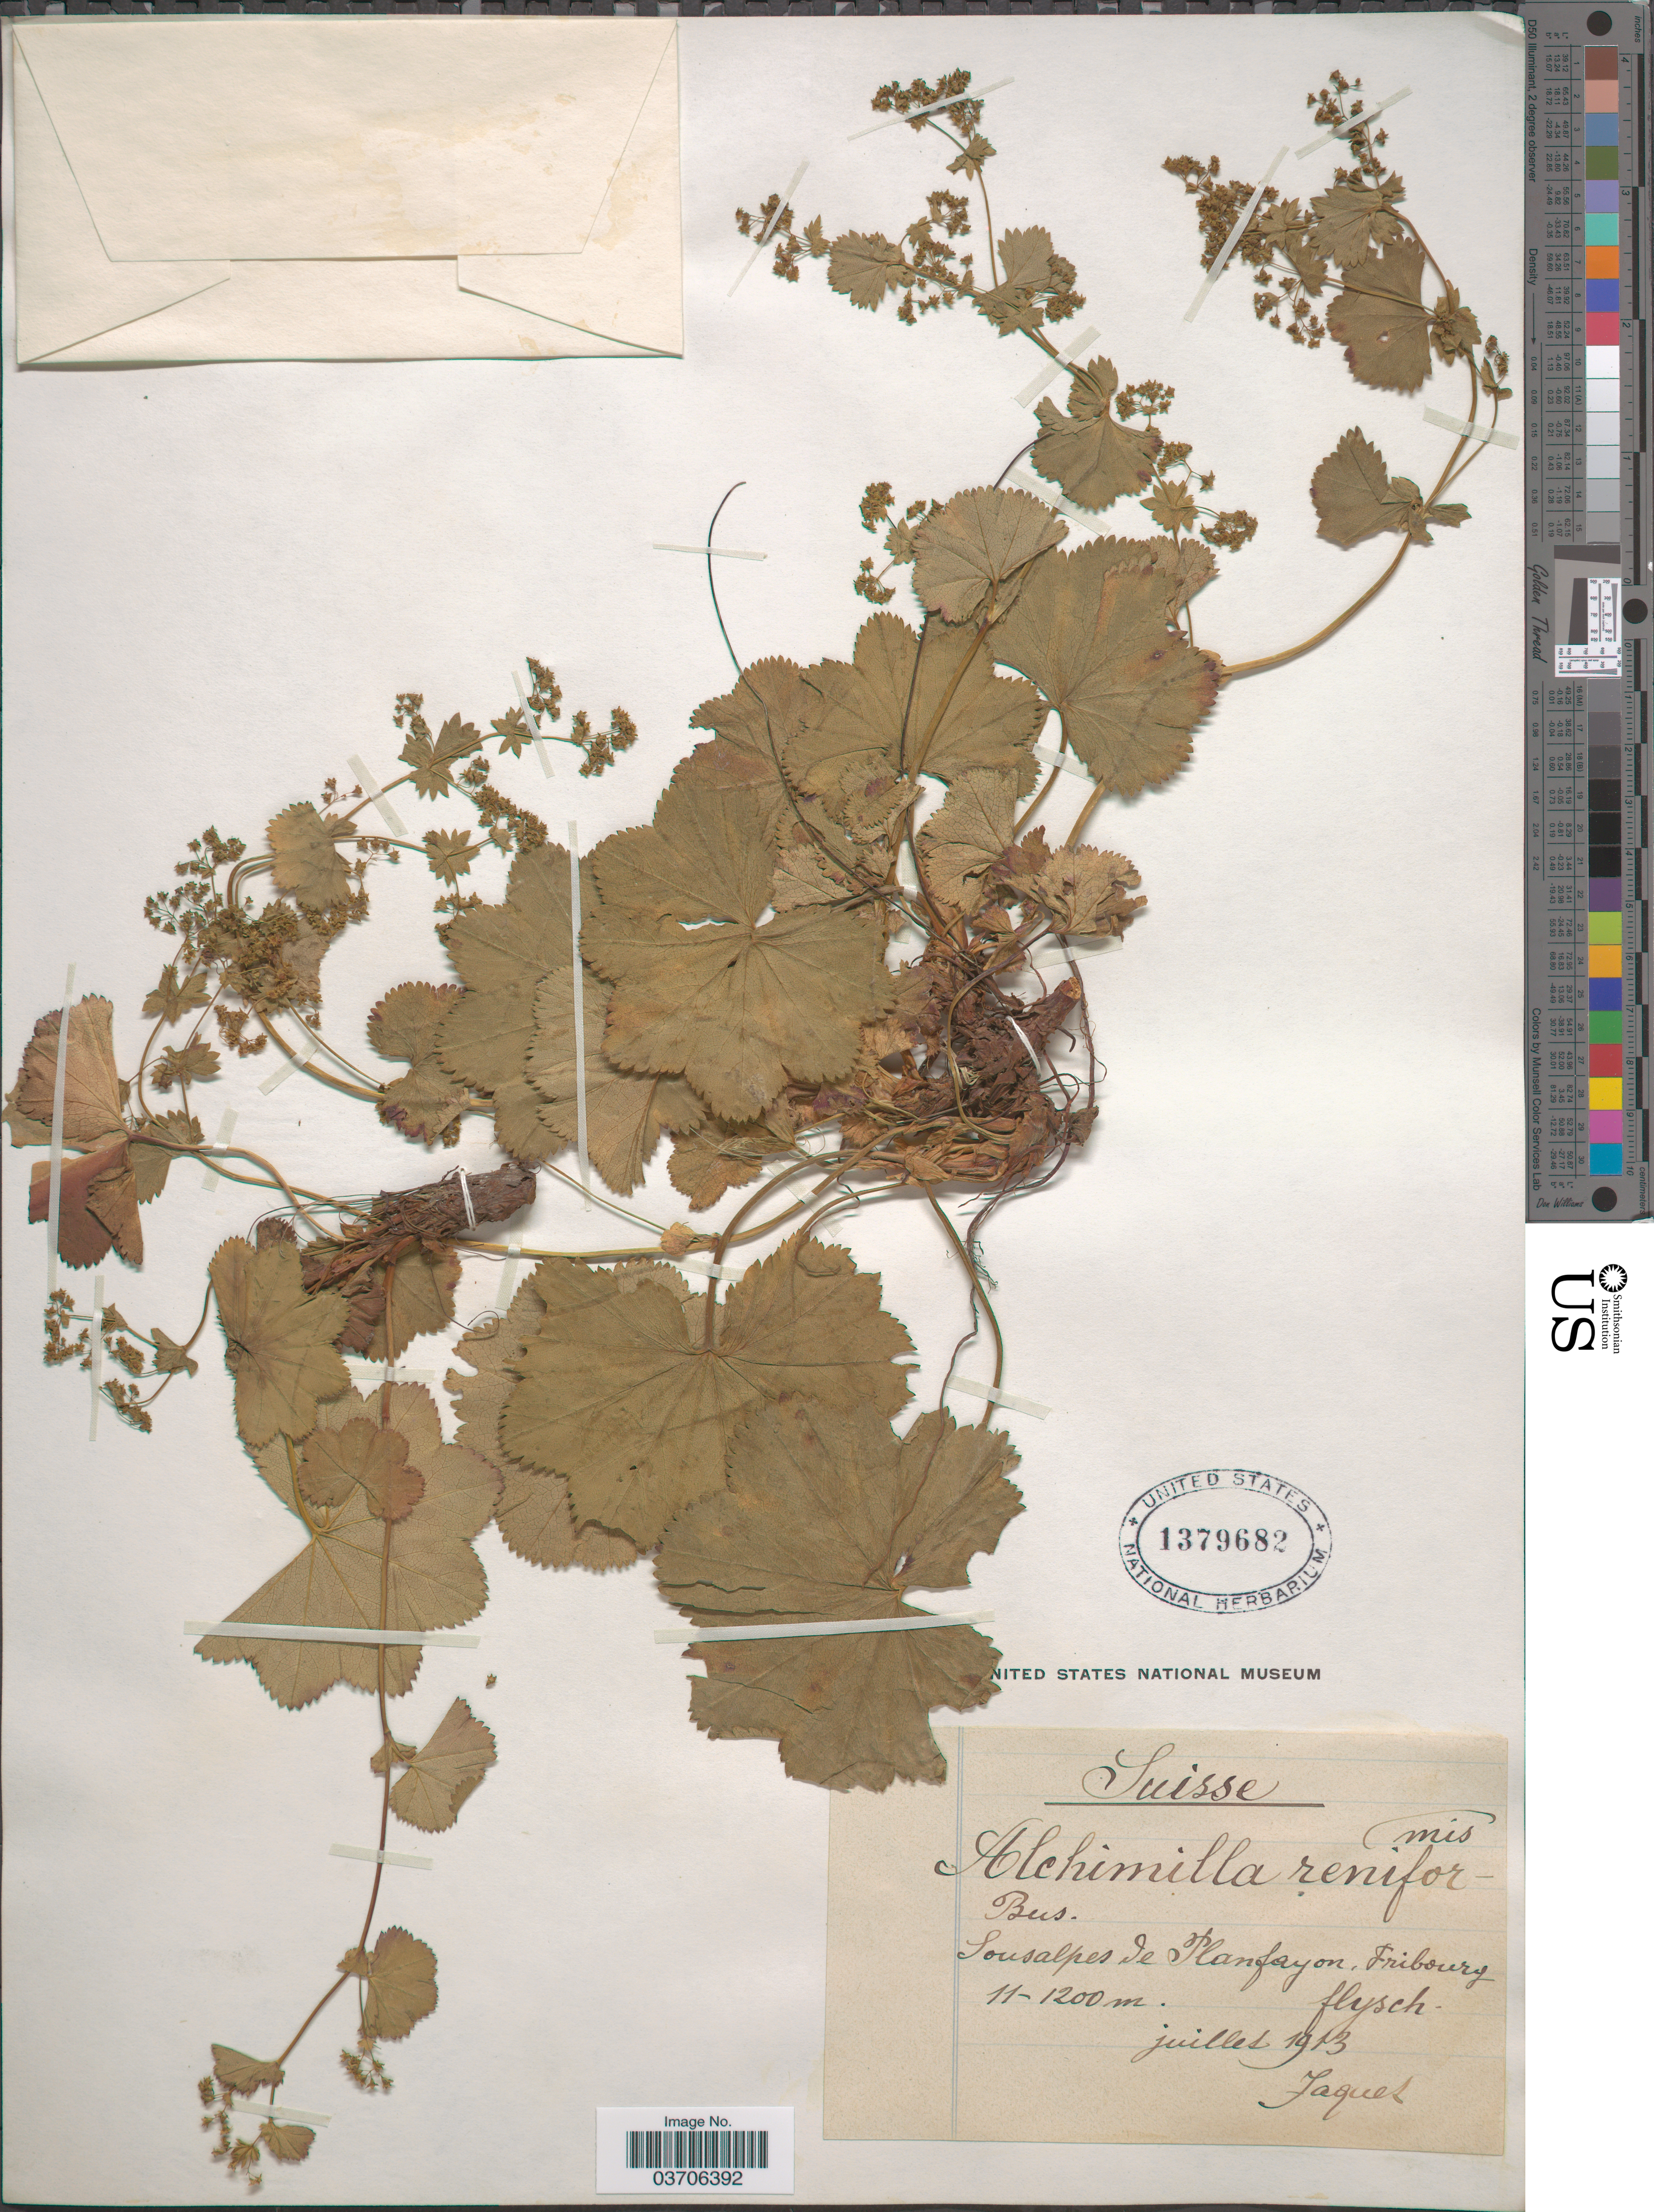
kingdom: Plantae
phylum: Tracheophyta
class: Magnoliopsida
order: Rosales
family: Rosaceae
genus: Alchemilla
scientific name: Alchemilla reniformis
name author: Buser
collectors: -. Jaquet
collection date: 1913-07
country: Switzerland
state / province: Fribourg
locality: Sousalpes de Planfayon.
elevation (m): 1100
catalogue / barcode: US 1379682